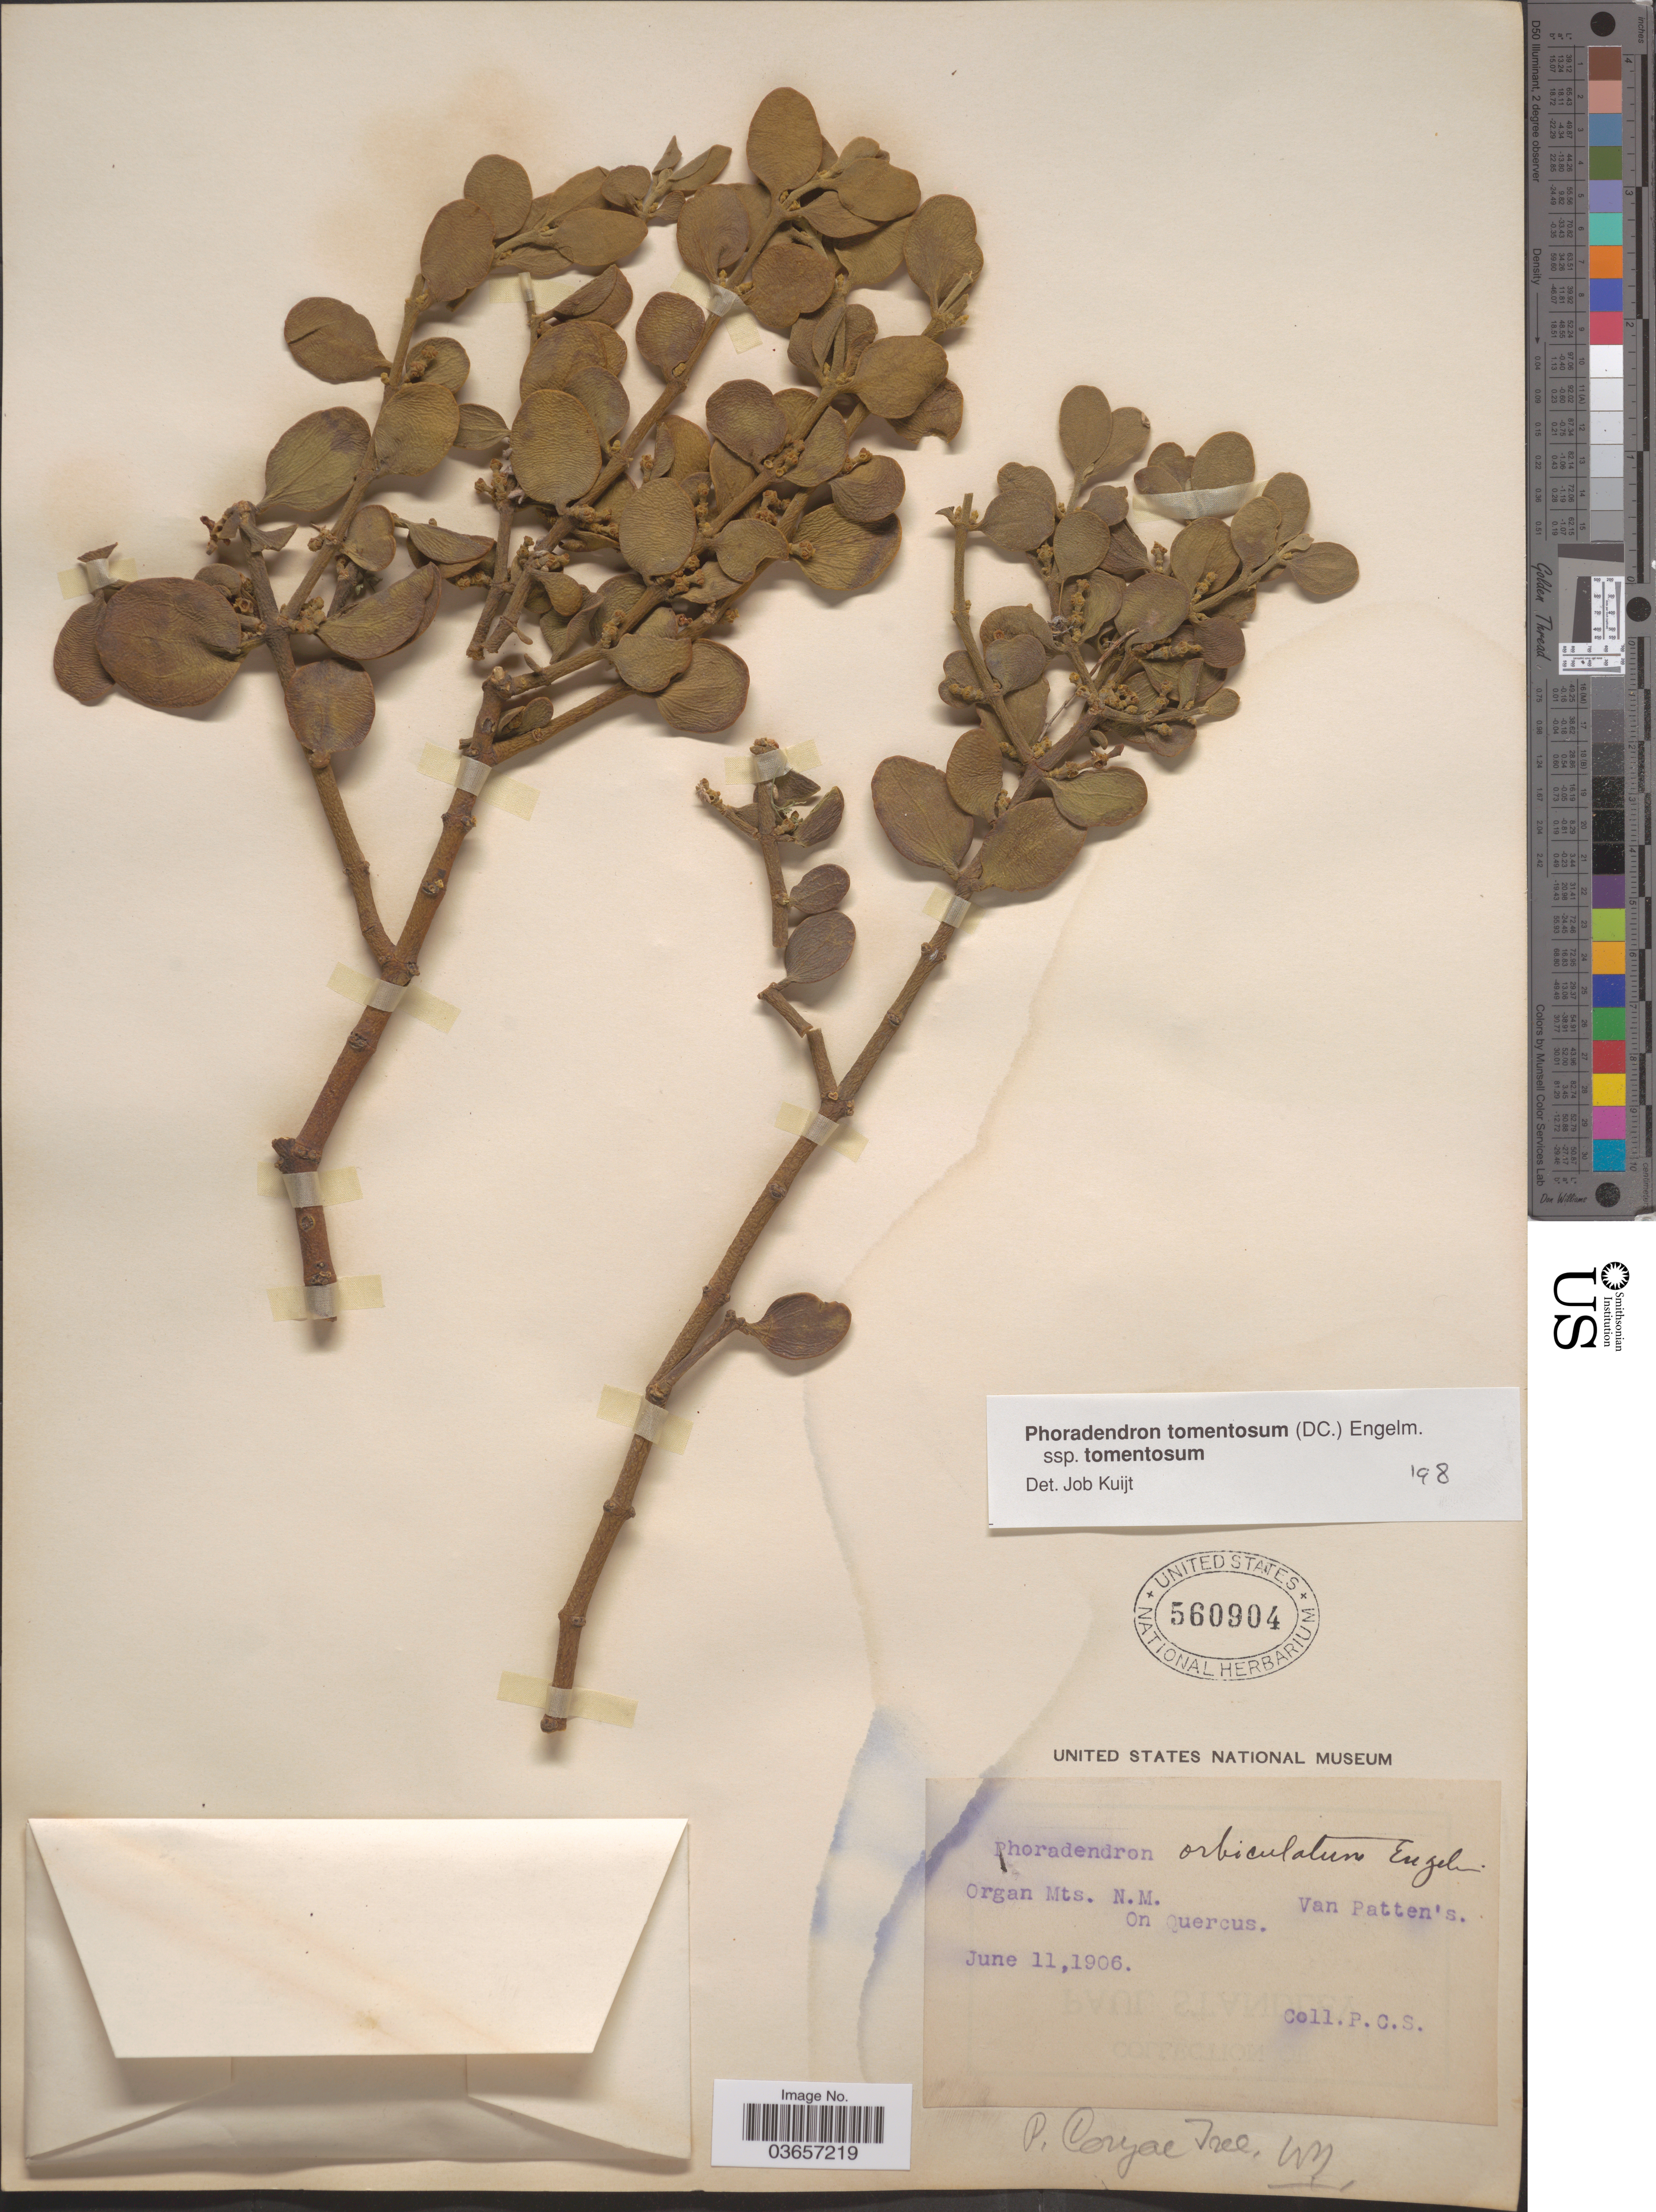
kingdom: Plantae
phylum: Tracheophyta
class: Magnoliopsida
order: Santalales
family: Viscaceae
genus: Phoradendron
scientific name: Phoradendron tomentosum subsp. tomentosum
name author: DC.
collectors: P. C. S.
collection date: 1906-06-11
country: United States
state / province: New Mexico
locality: Organ Mts. Van Patten's.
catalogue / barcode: US 560904